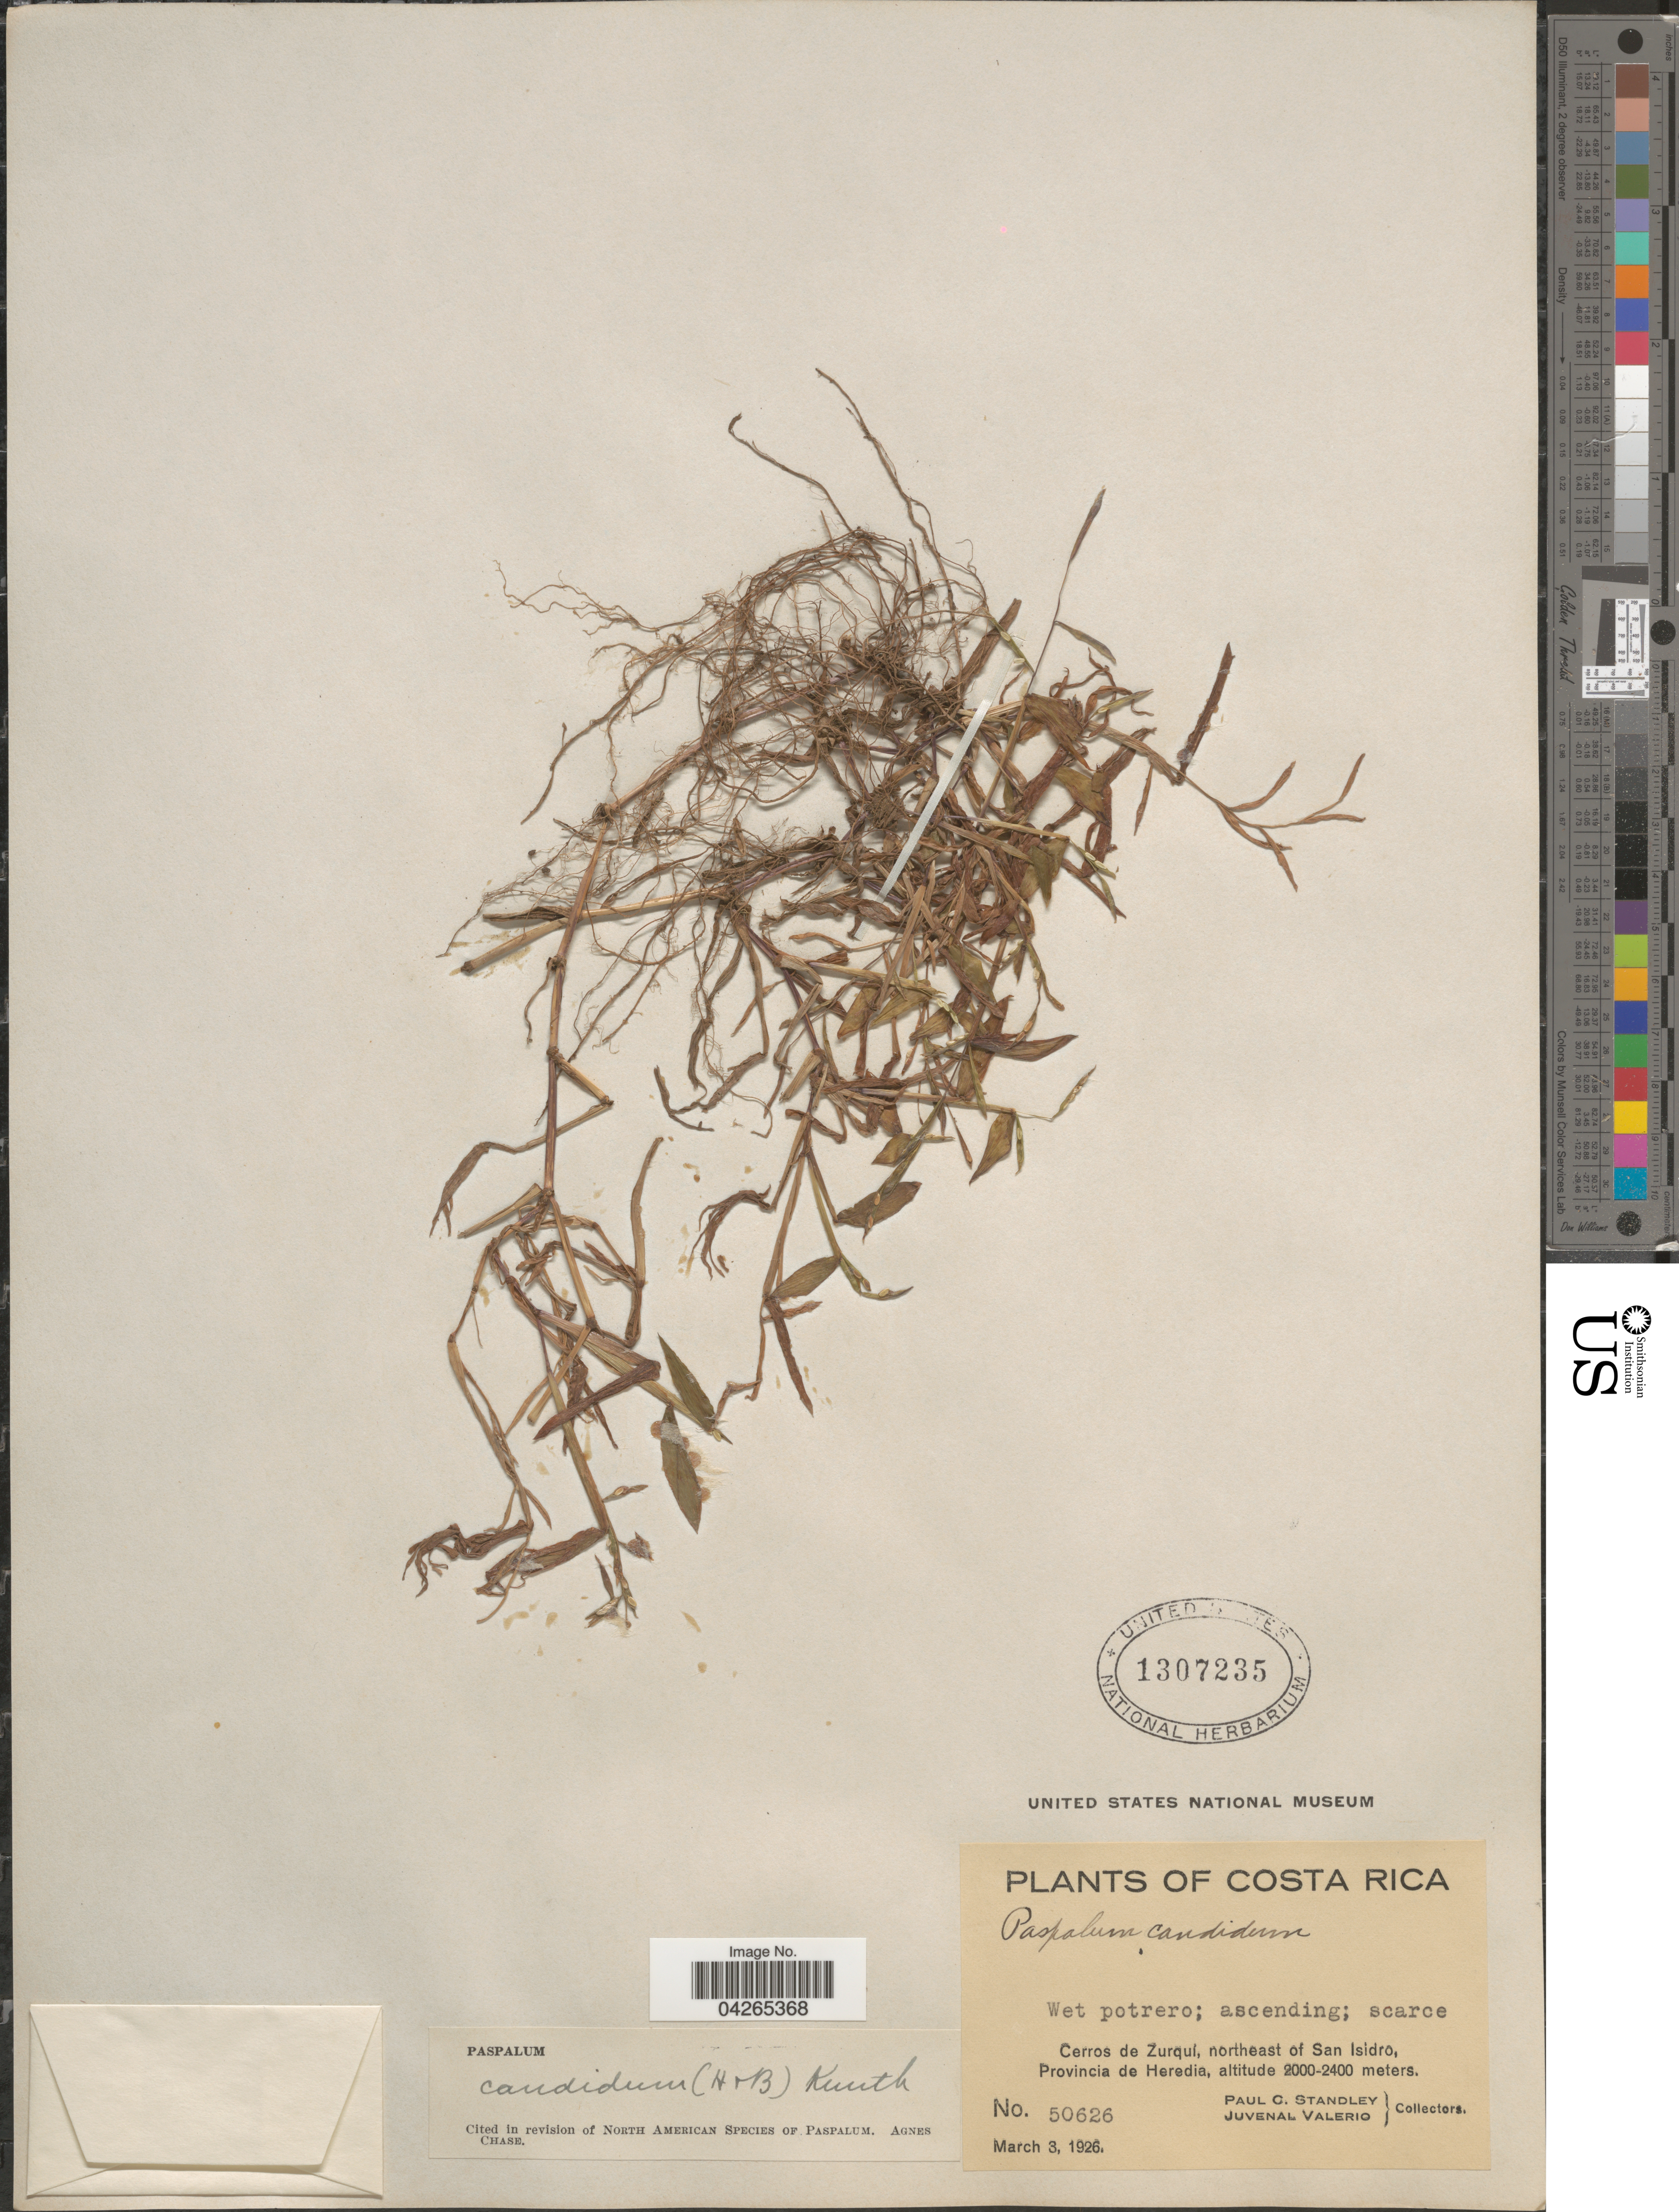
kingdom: Plantae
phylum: Tracheophyta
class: Liliopsida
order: Poales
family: Poaceae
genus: Paspalum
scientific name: Paspalum candidum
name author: (Humb. & Bonpl. ex Fleugge) Kunth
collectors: P. C. Standley & J. Valerio R.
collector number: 50626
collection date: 1926-03-03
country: Costa Rica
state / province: Heredia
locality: Cerros de Zurquí, northeast of San Isidro.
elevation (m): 2000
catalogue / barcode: US 1307235